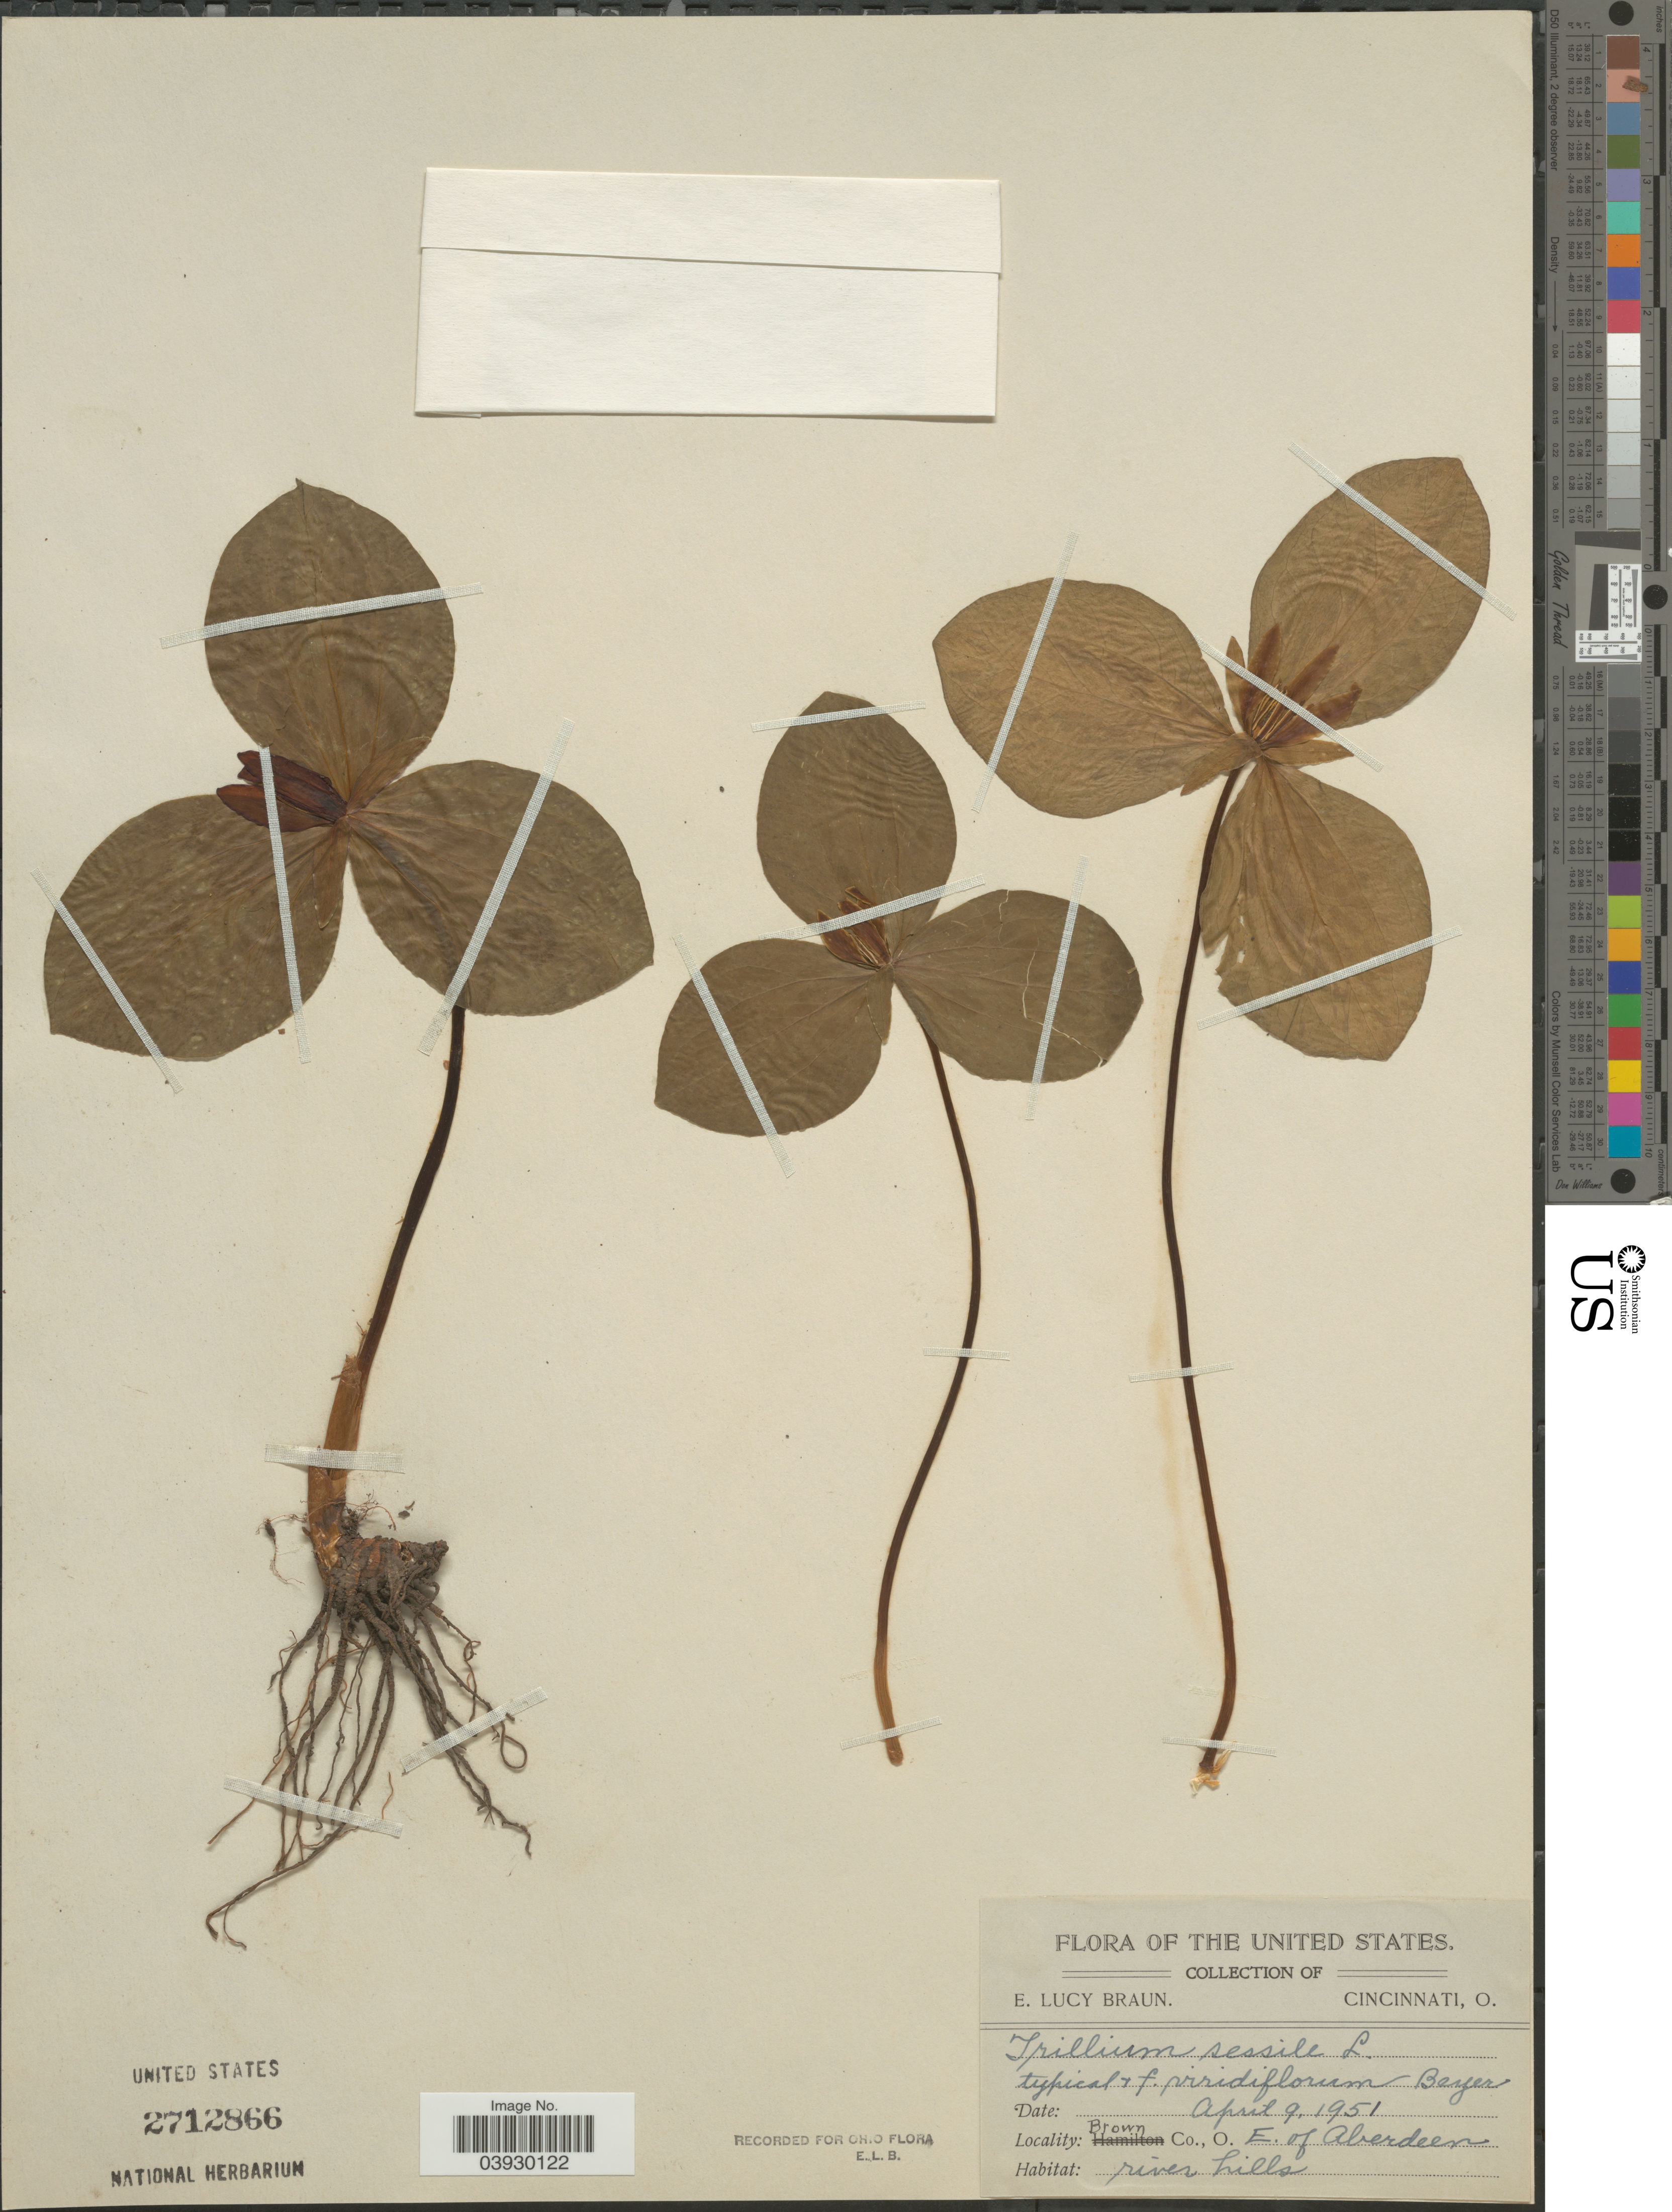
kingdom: Plantae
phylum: Tracheophyta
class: Liliopsida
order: Liliales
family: Melanthiaceae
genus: Trillium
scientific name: Trillium sessile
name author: L.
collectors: E. L. Braun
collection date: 1951-04-09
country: United States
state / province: Ohio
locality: Brown Co. E. of Aberdeen.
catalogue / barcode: US 2712866